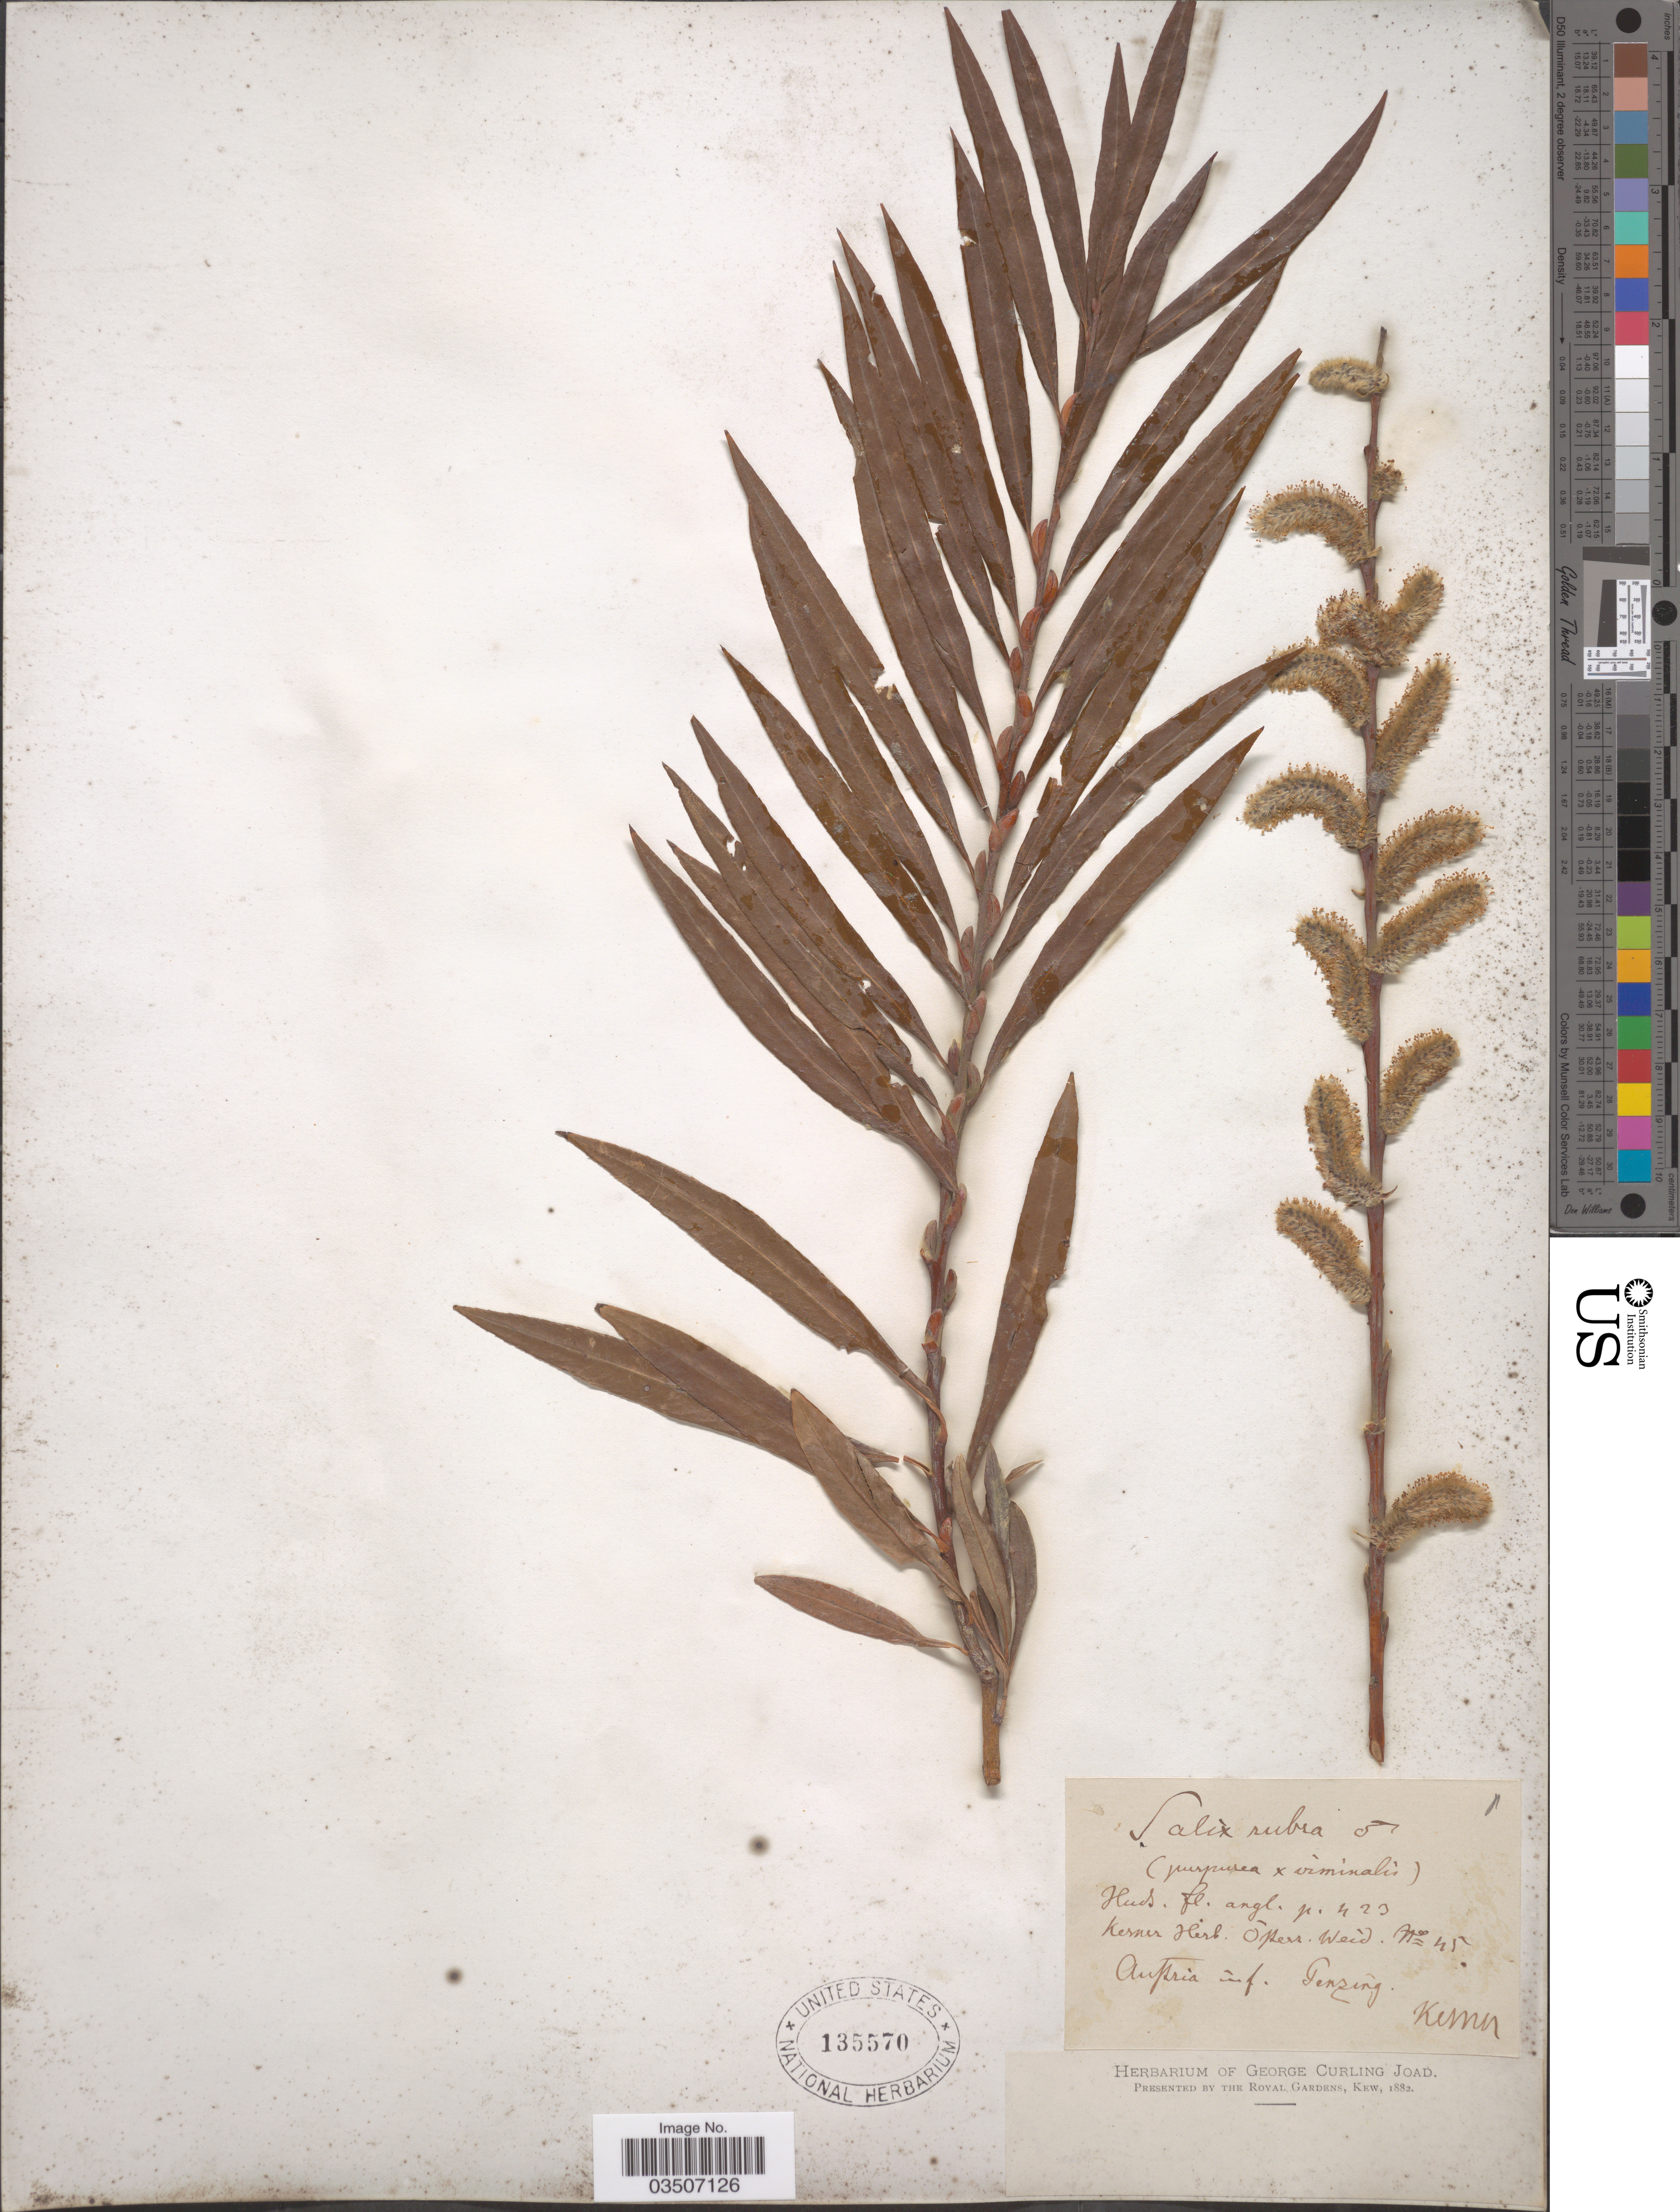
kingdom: Plantae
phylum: Tracheophyta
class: Magnoliopsida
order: Malpighiales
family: Salicaceae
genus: Salix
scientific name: Salix rubra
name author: Huds.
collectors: -. Kerner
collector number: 45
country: Austria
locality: Penzing.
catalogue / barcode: US 135570